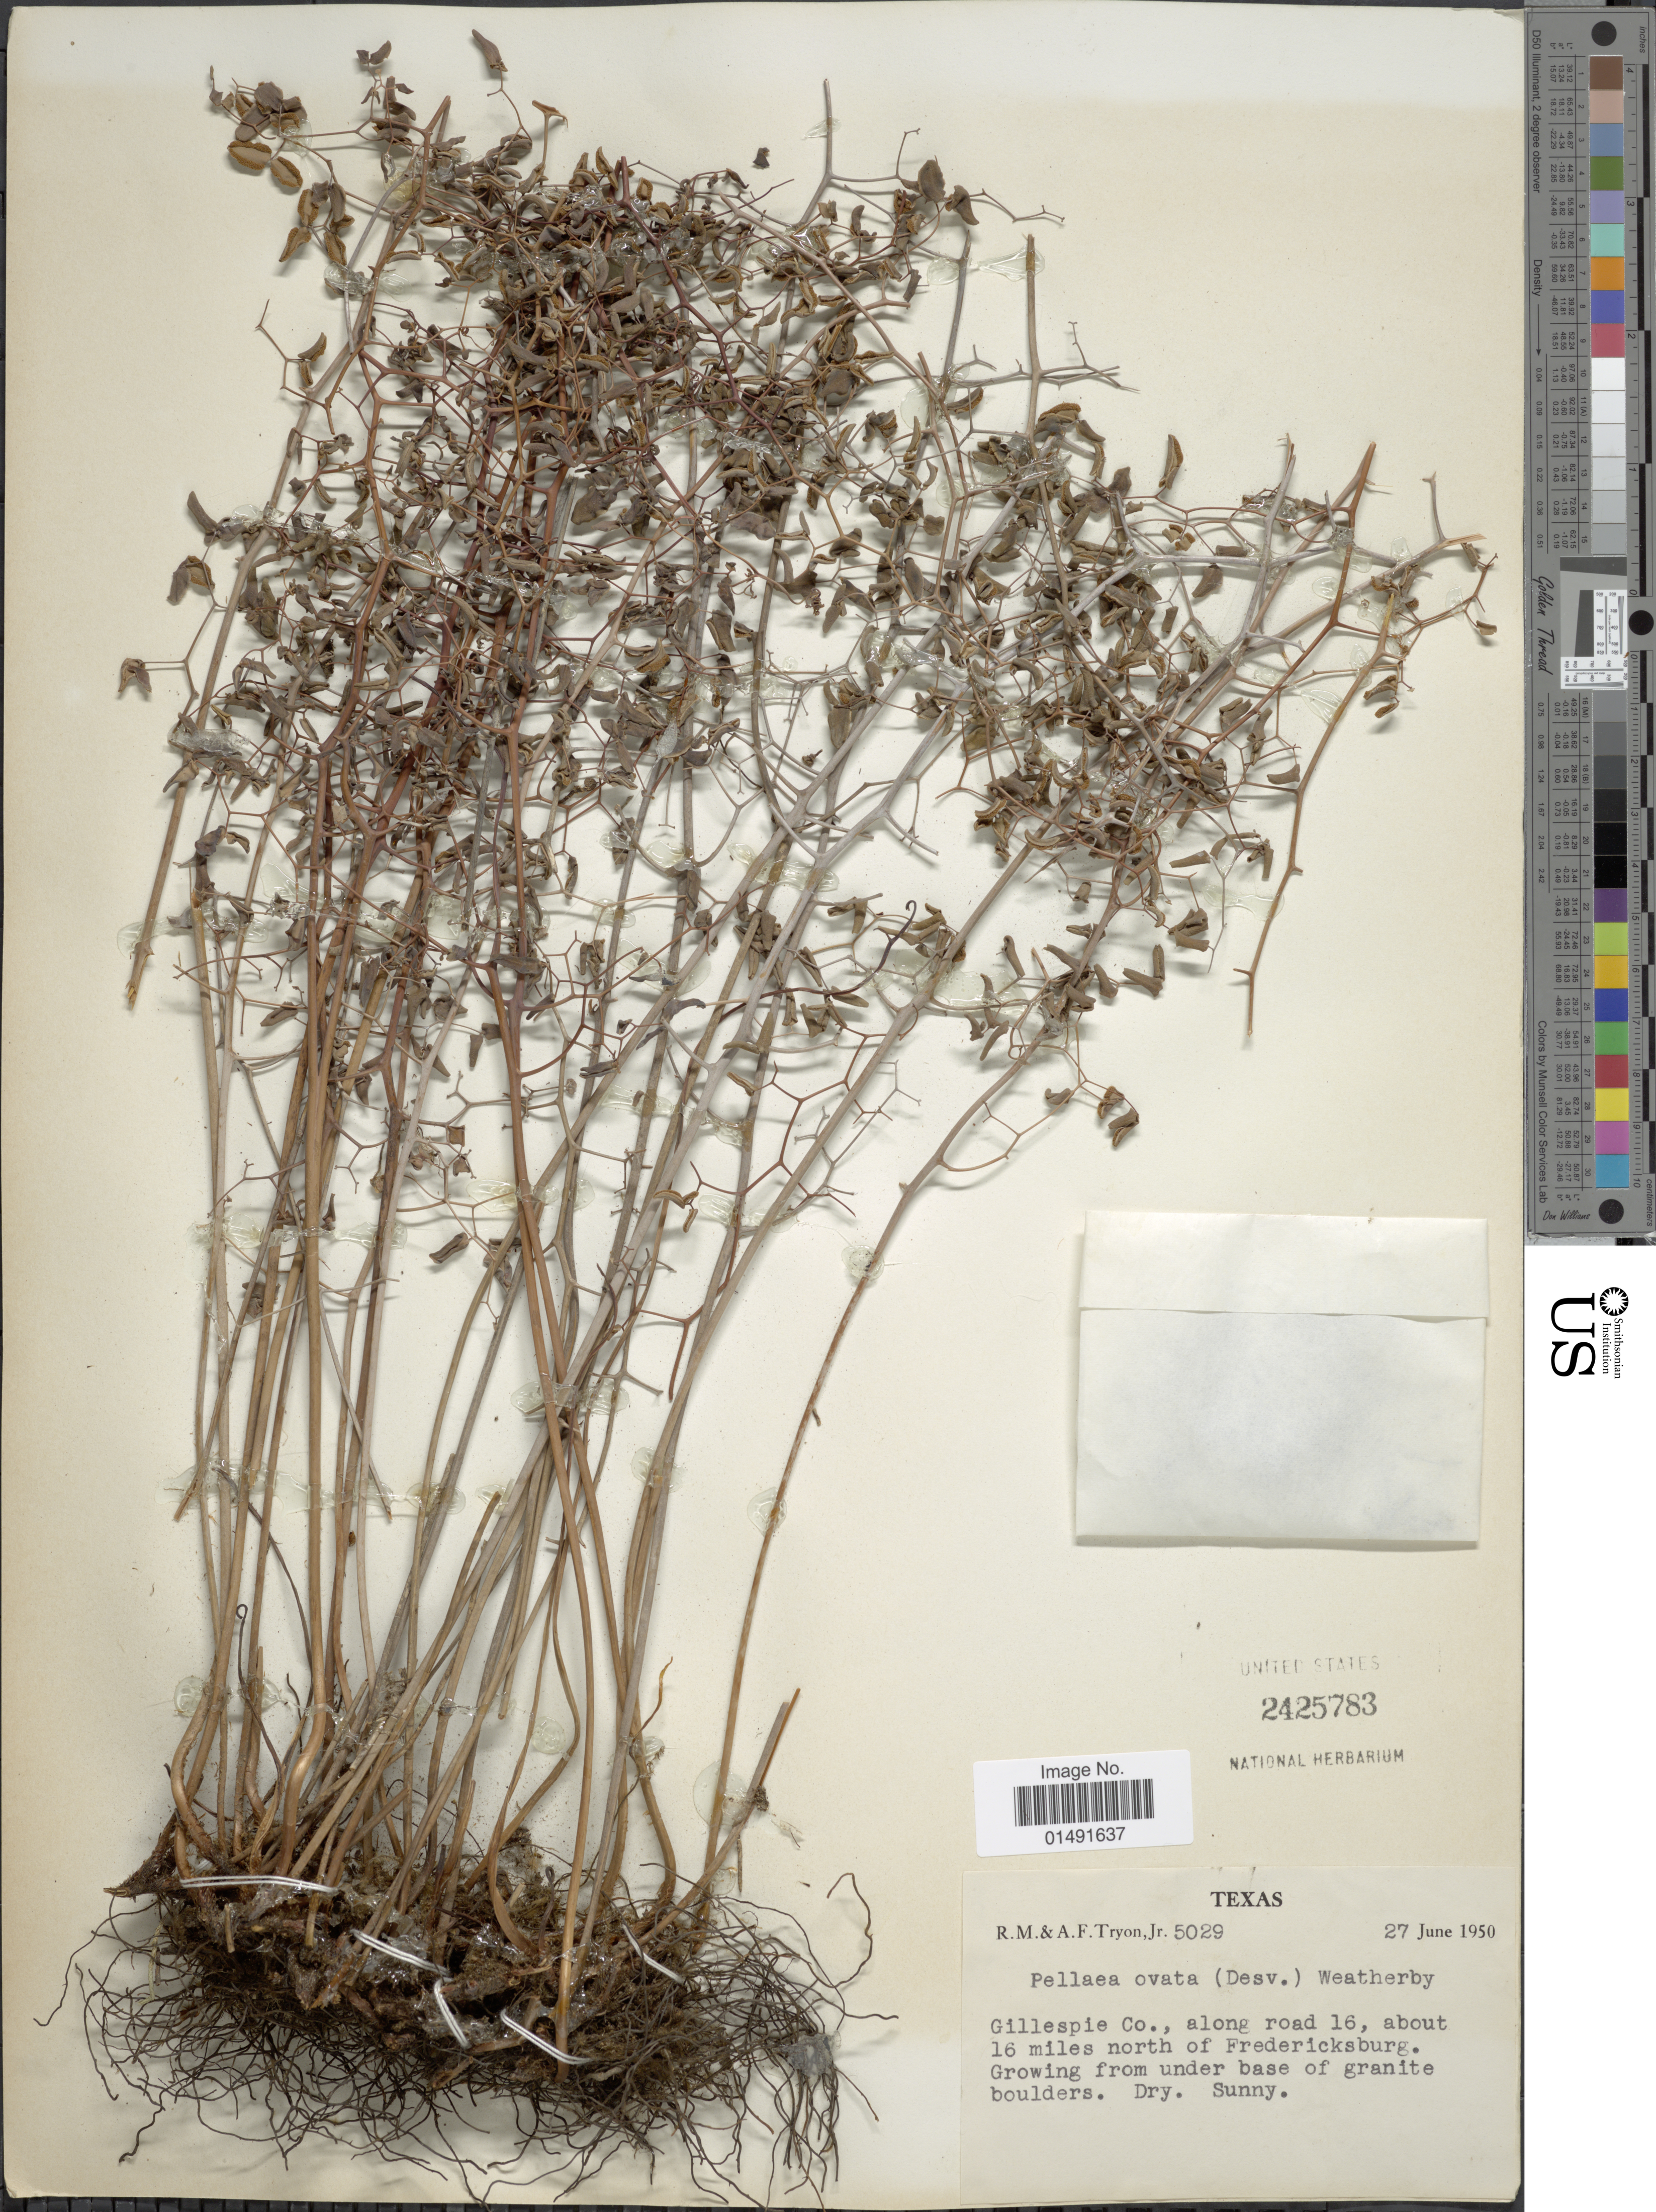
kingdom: Plantae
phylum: Tracheophyta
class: Polypodiopsida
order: Polypodiales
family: Pteridaceae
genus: Pellaea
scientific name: Pellaea ovata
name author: (Desv.) Weath.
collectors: R. M. Tryon & A. F. Tryon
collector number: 5029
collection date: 1950-06-27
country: United States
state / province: Texas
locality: Gillespie Co., along road 16, about 16 miles north of Fredericksburg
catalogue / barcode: US 2425783